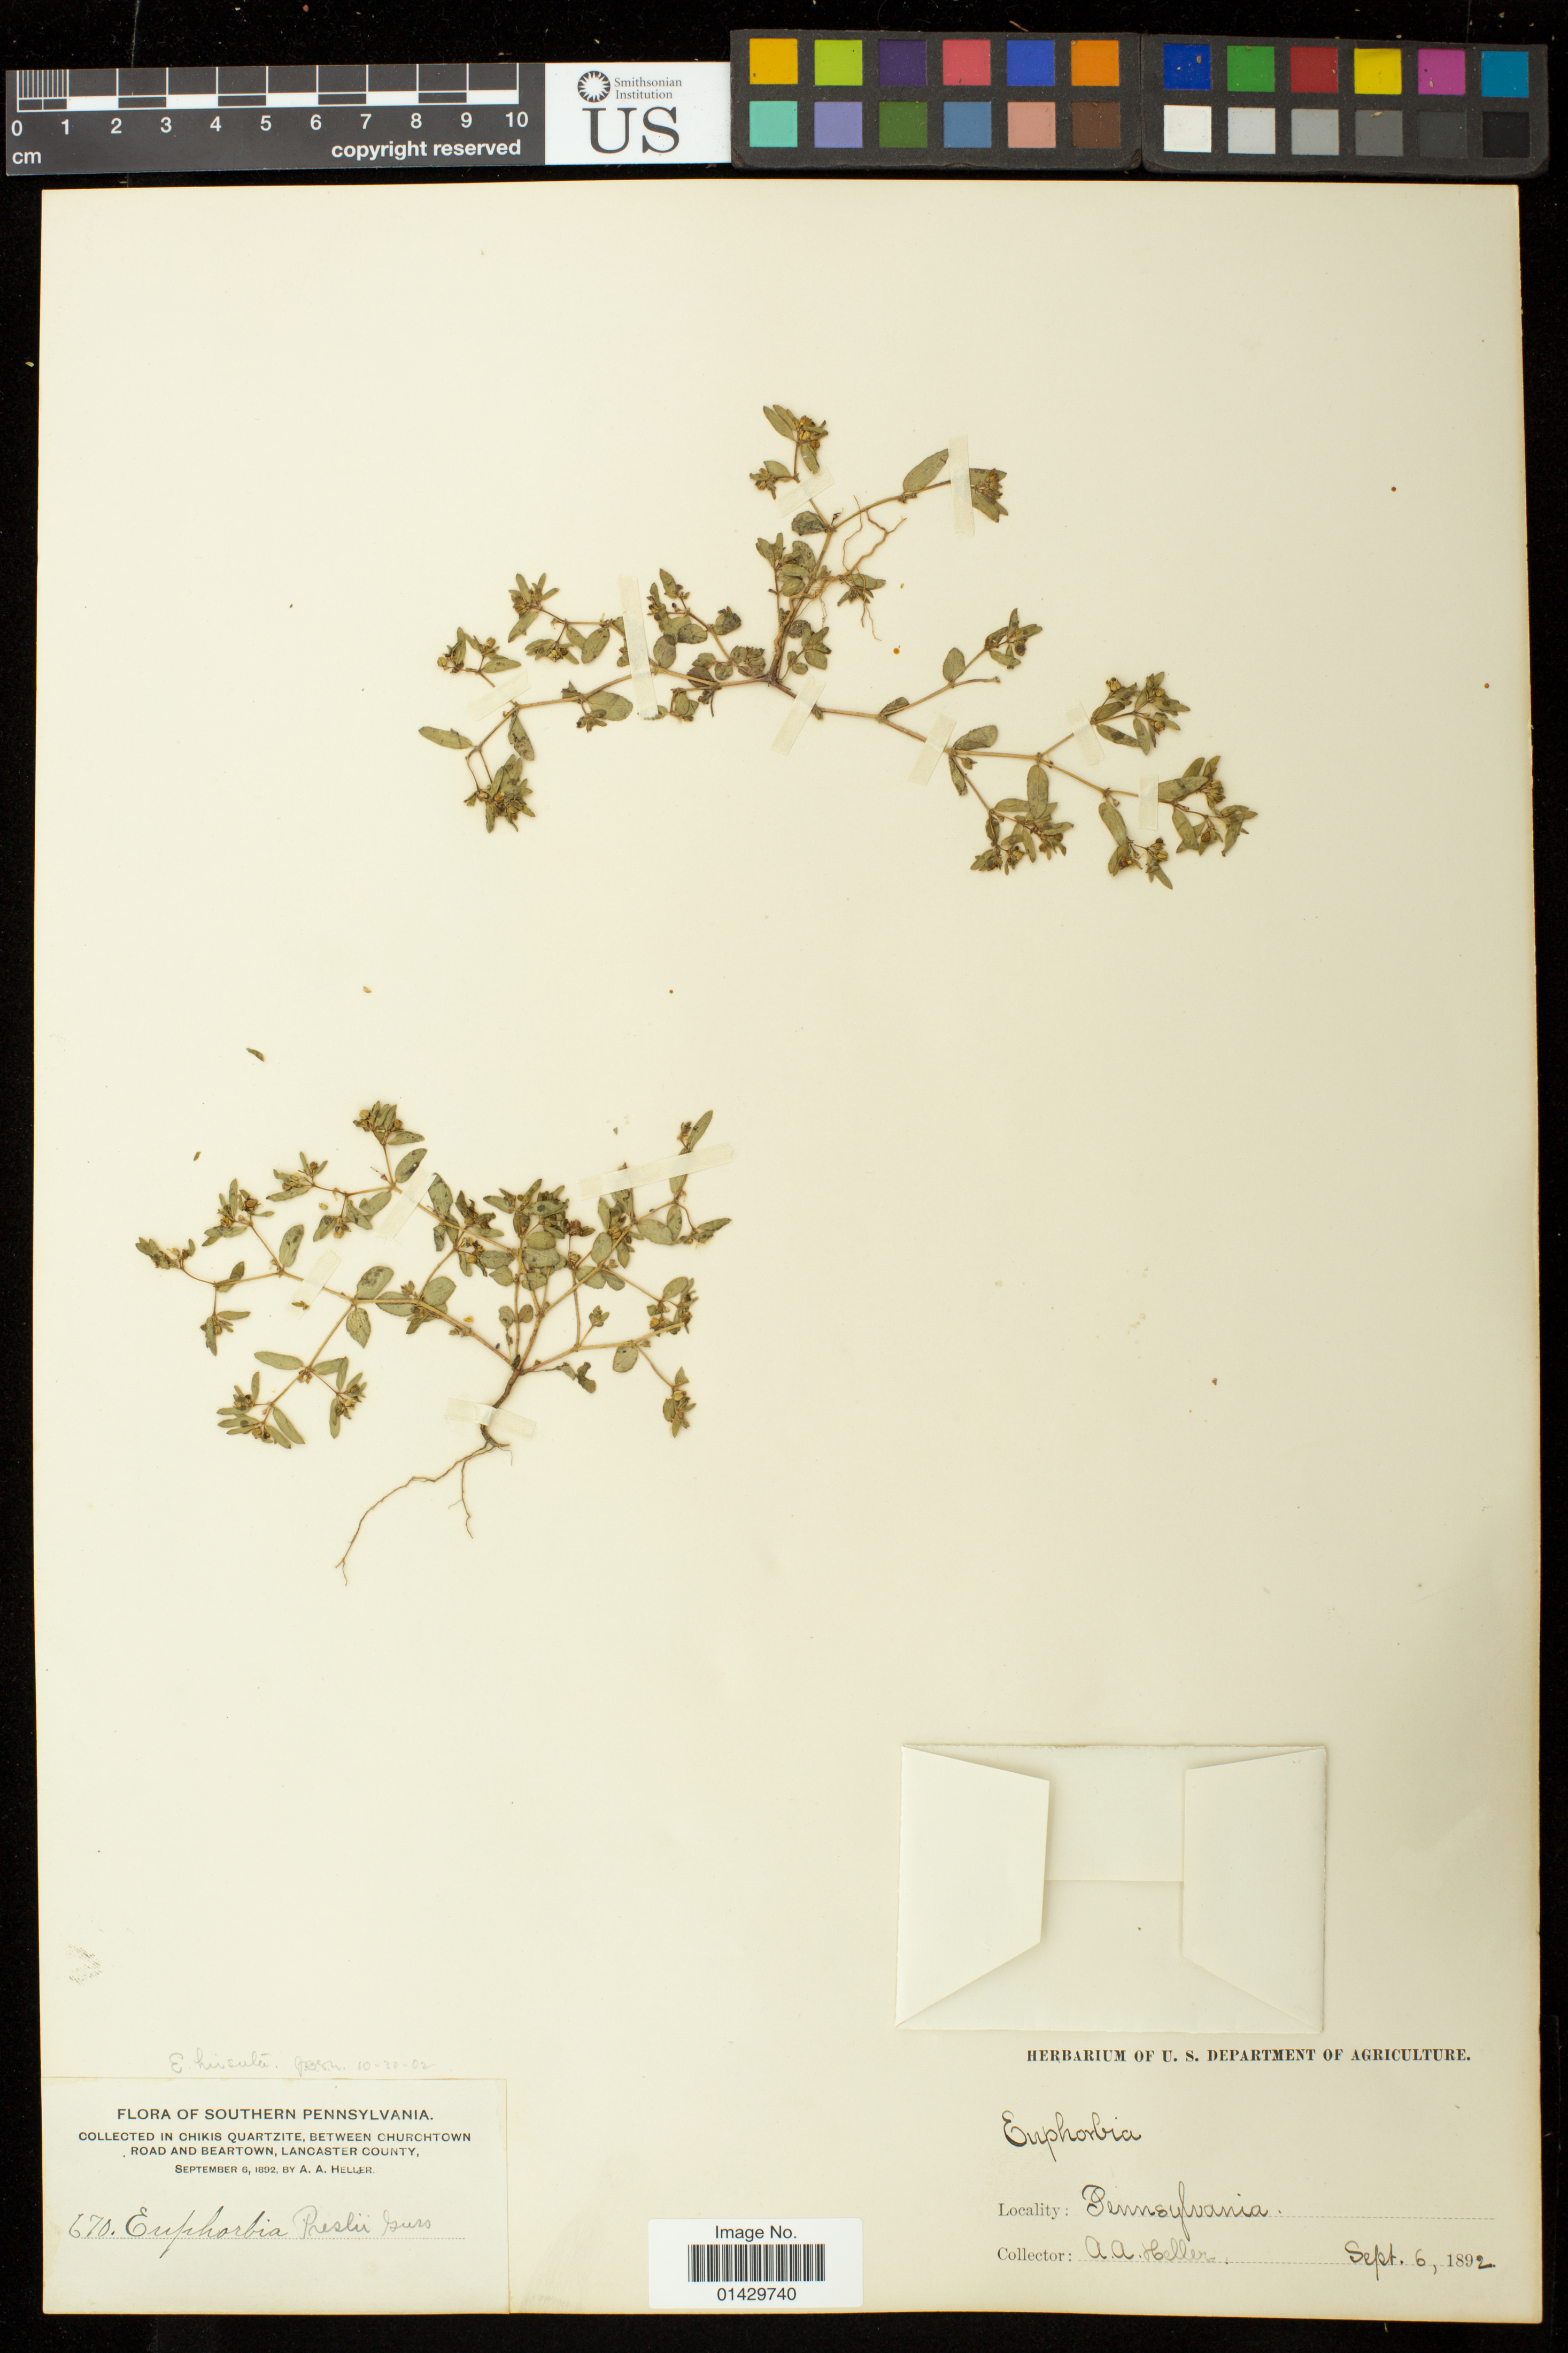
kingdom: Plantae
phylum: Tracheophyta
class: Magnoliopsida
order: Malpighiales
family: Euphorbiaceae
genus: Euphorbia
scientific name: Euphorbia vermiculata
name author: Raf.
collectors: A. A. Heller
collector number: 670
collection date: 1892-09-06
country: United States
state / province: Pennsylvania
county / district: Lancaster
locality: Collected in Chikis quartzite Between Churchtown Road and Beartown